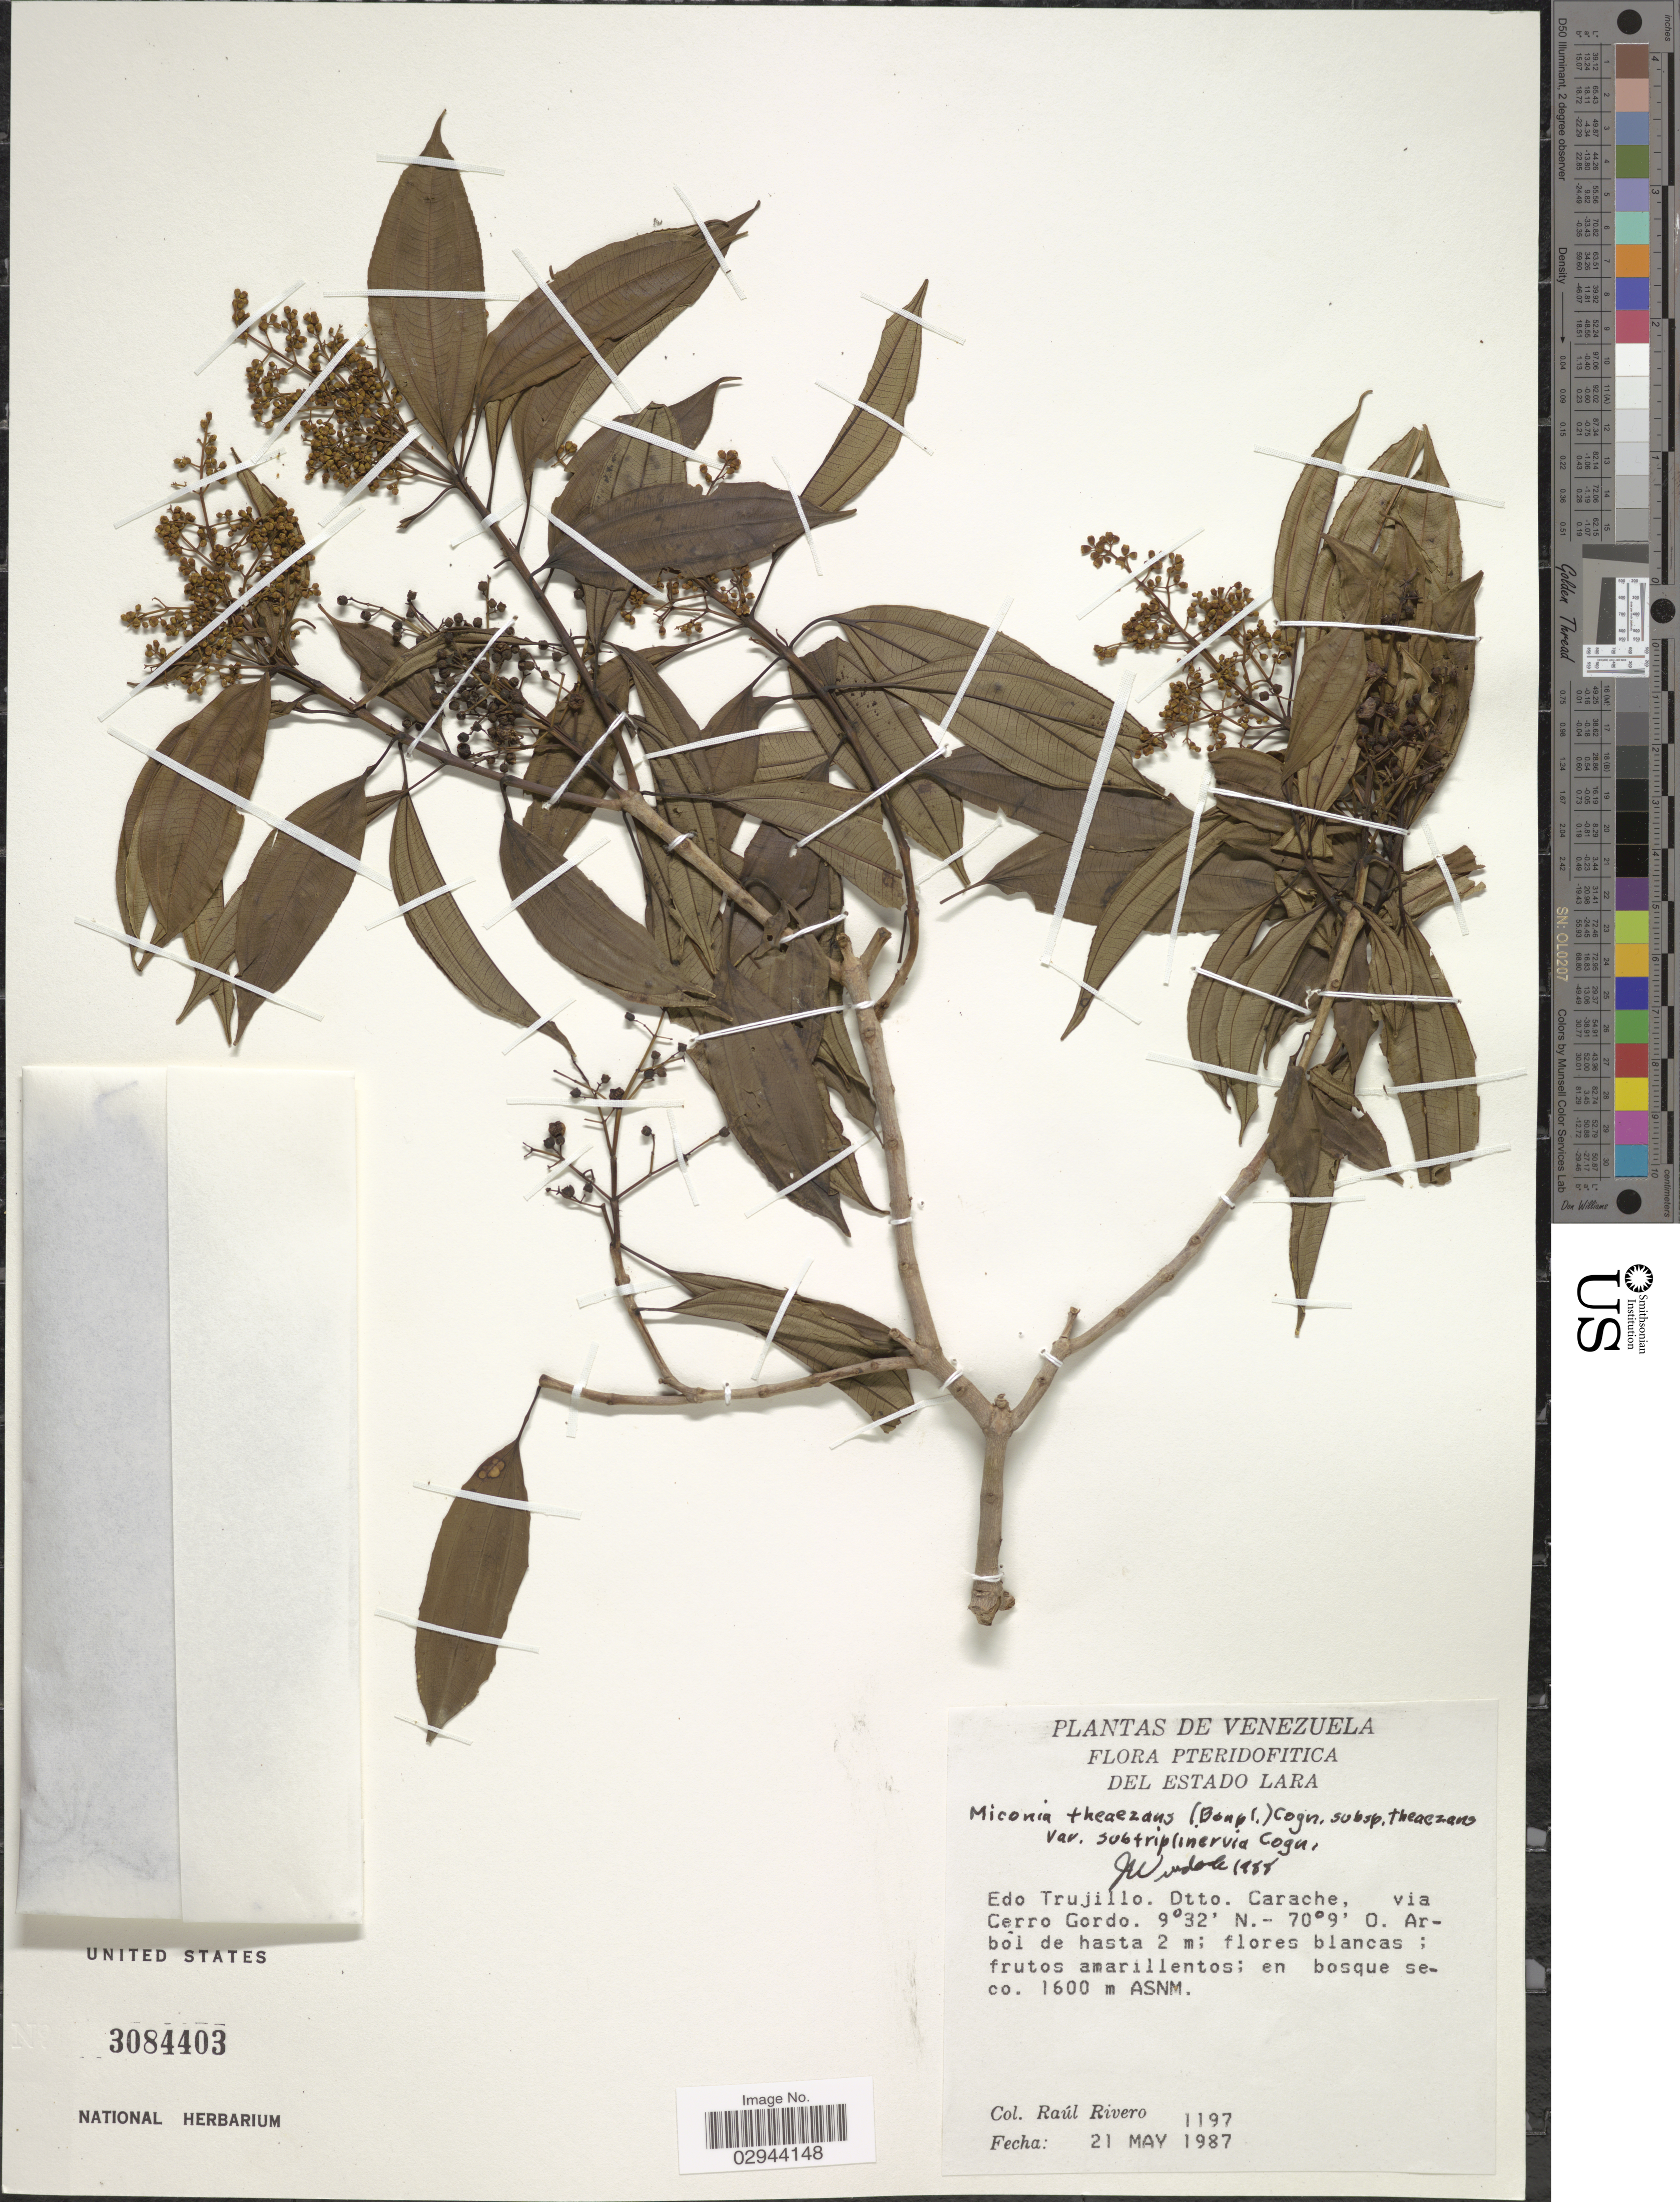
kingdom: Plantae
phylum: Tracheophyta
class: Magnoliopsida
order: Myrtales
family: Melastomataceae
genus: Miconia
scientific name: Miconia theizans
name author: (Bonpl.) Cogn.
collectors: R. Rivero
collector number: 1197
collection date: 1987-05-21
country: Venezuela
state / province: Trujillo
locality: Dtto. Carache, via Cerro Gordo.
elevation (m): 1600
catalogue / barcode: US 3084403